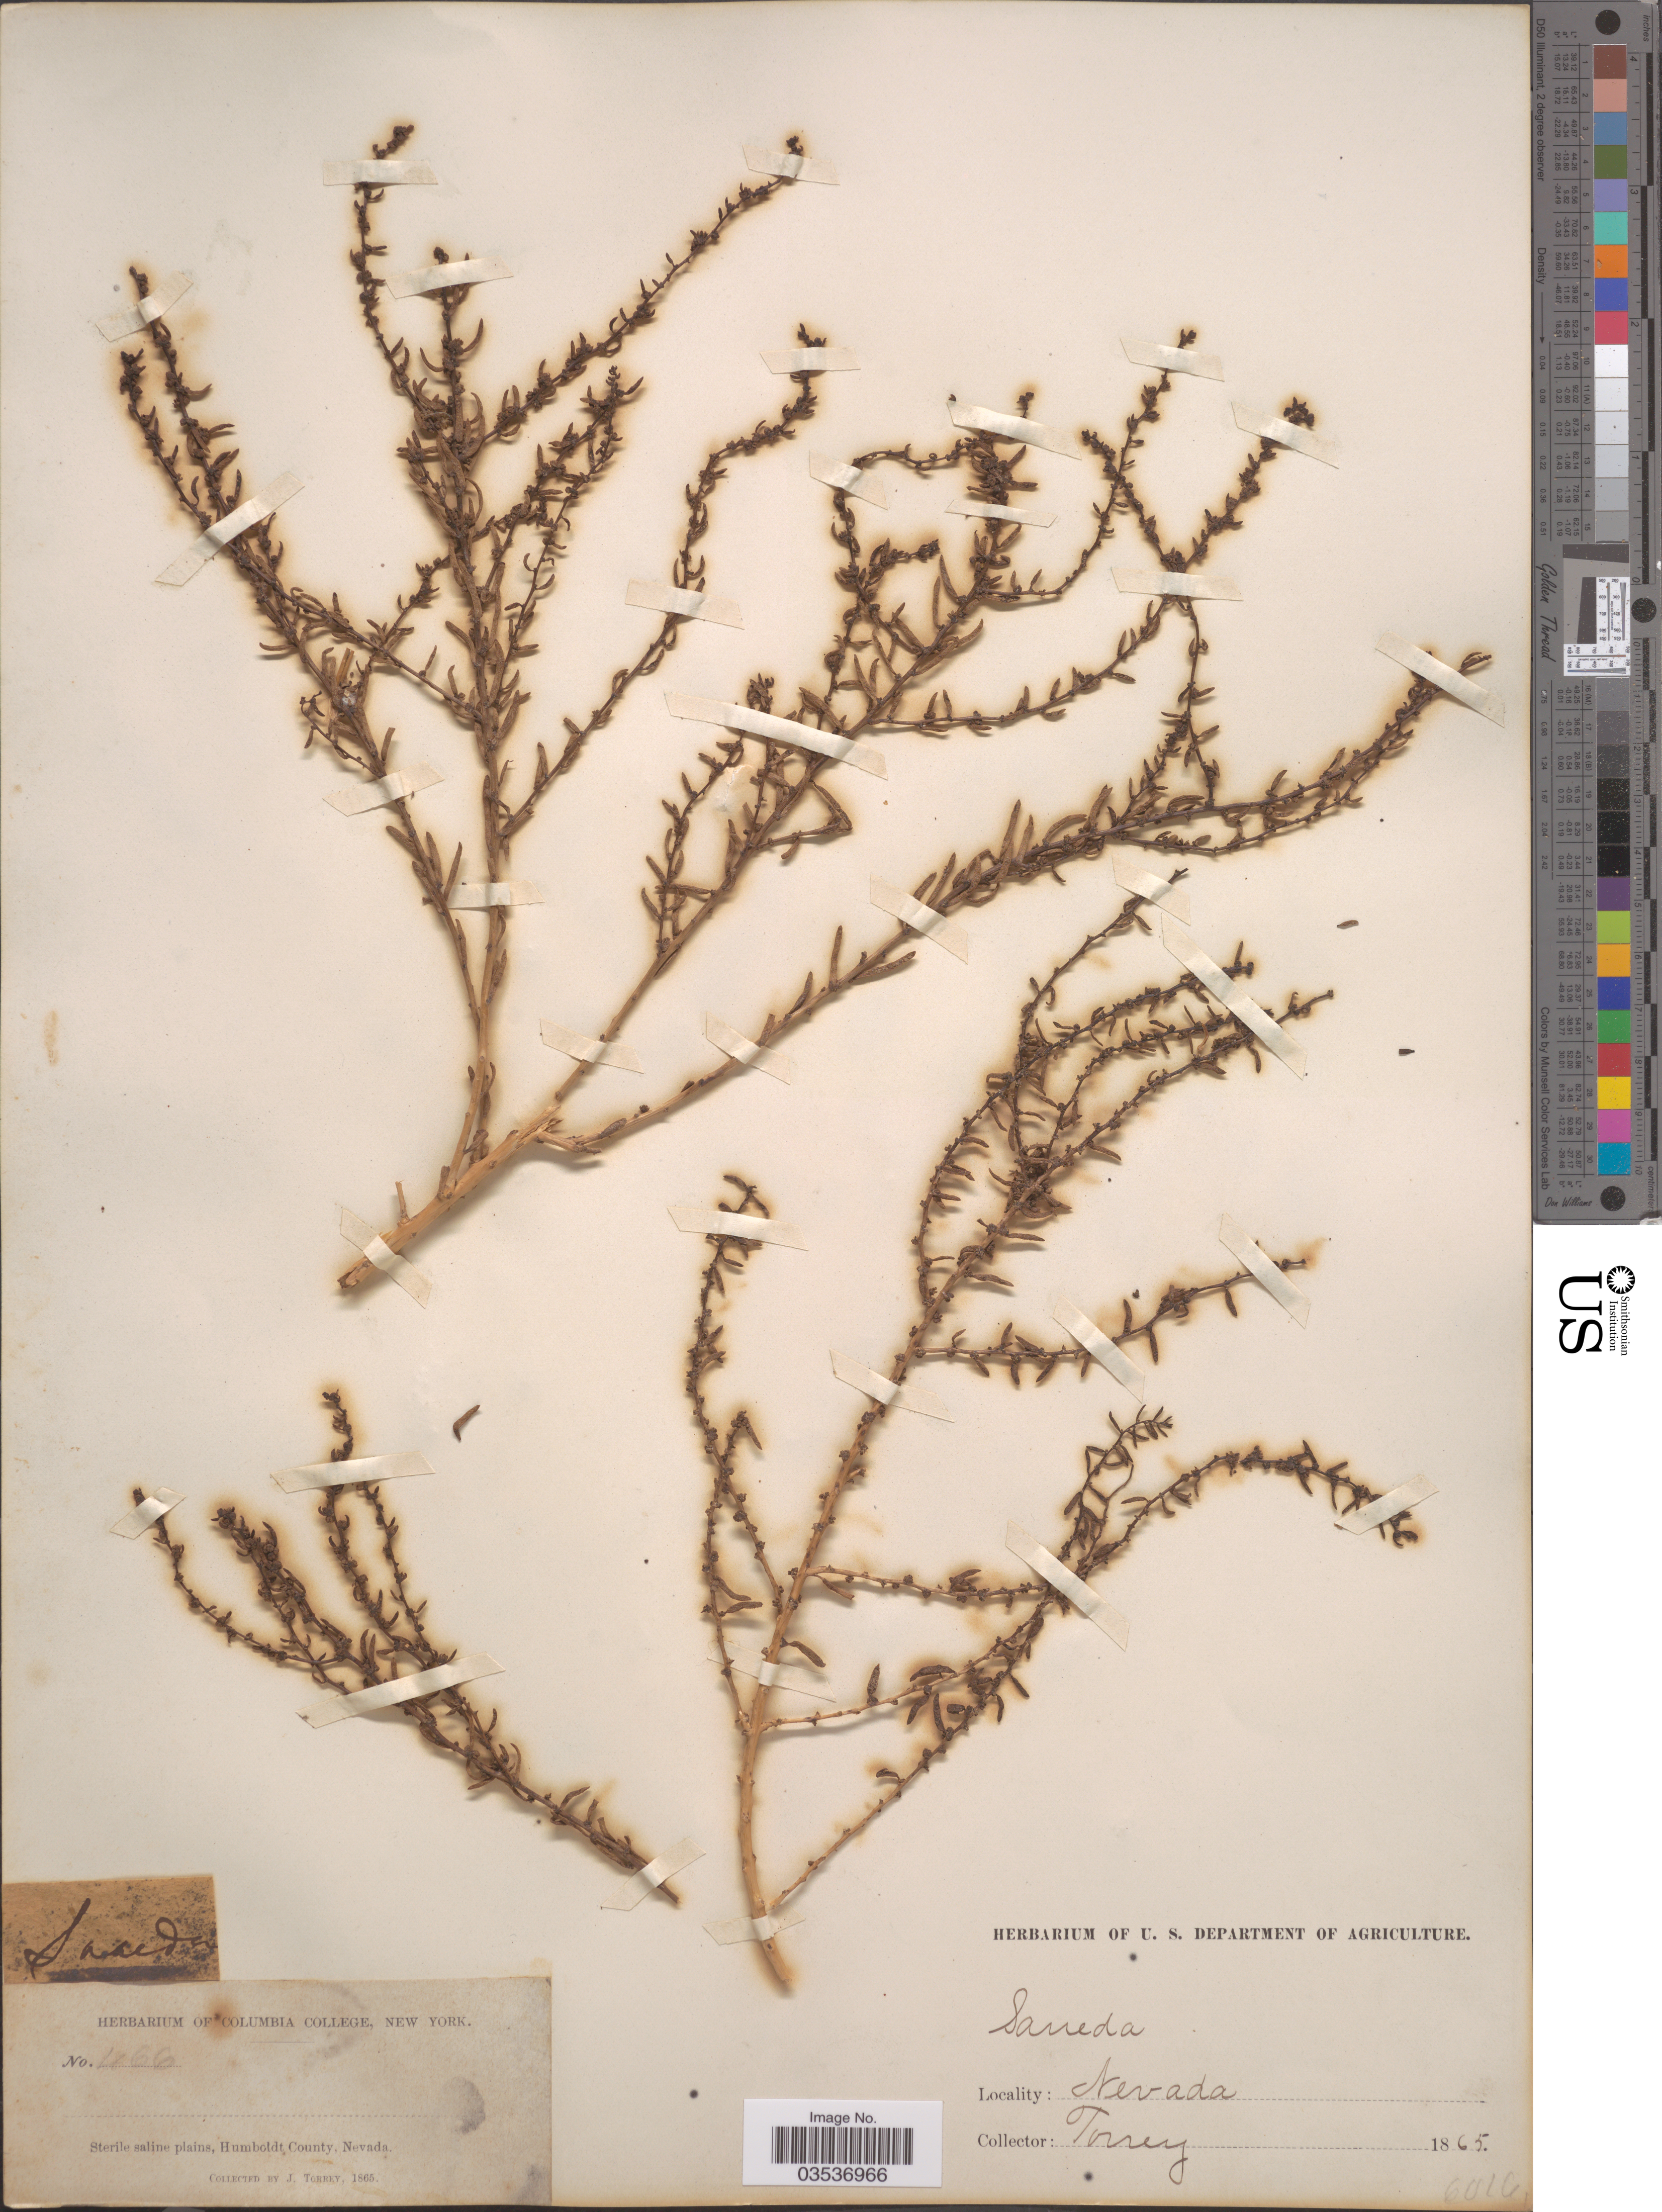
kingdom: Plantae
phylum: Tracheophyta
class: Magnoliopsida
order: Caryophyllales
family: Amaranthaceae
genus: Suaeda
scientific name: Suaeda nigra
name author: (Raf.) J.F. Macbr.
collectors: J. Torrey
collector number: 466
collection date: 1865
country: United States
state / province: Nevada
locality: Humboldt County.